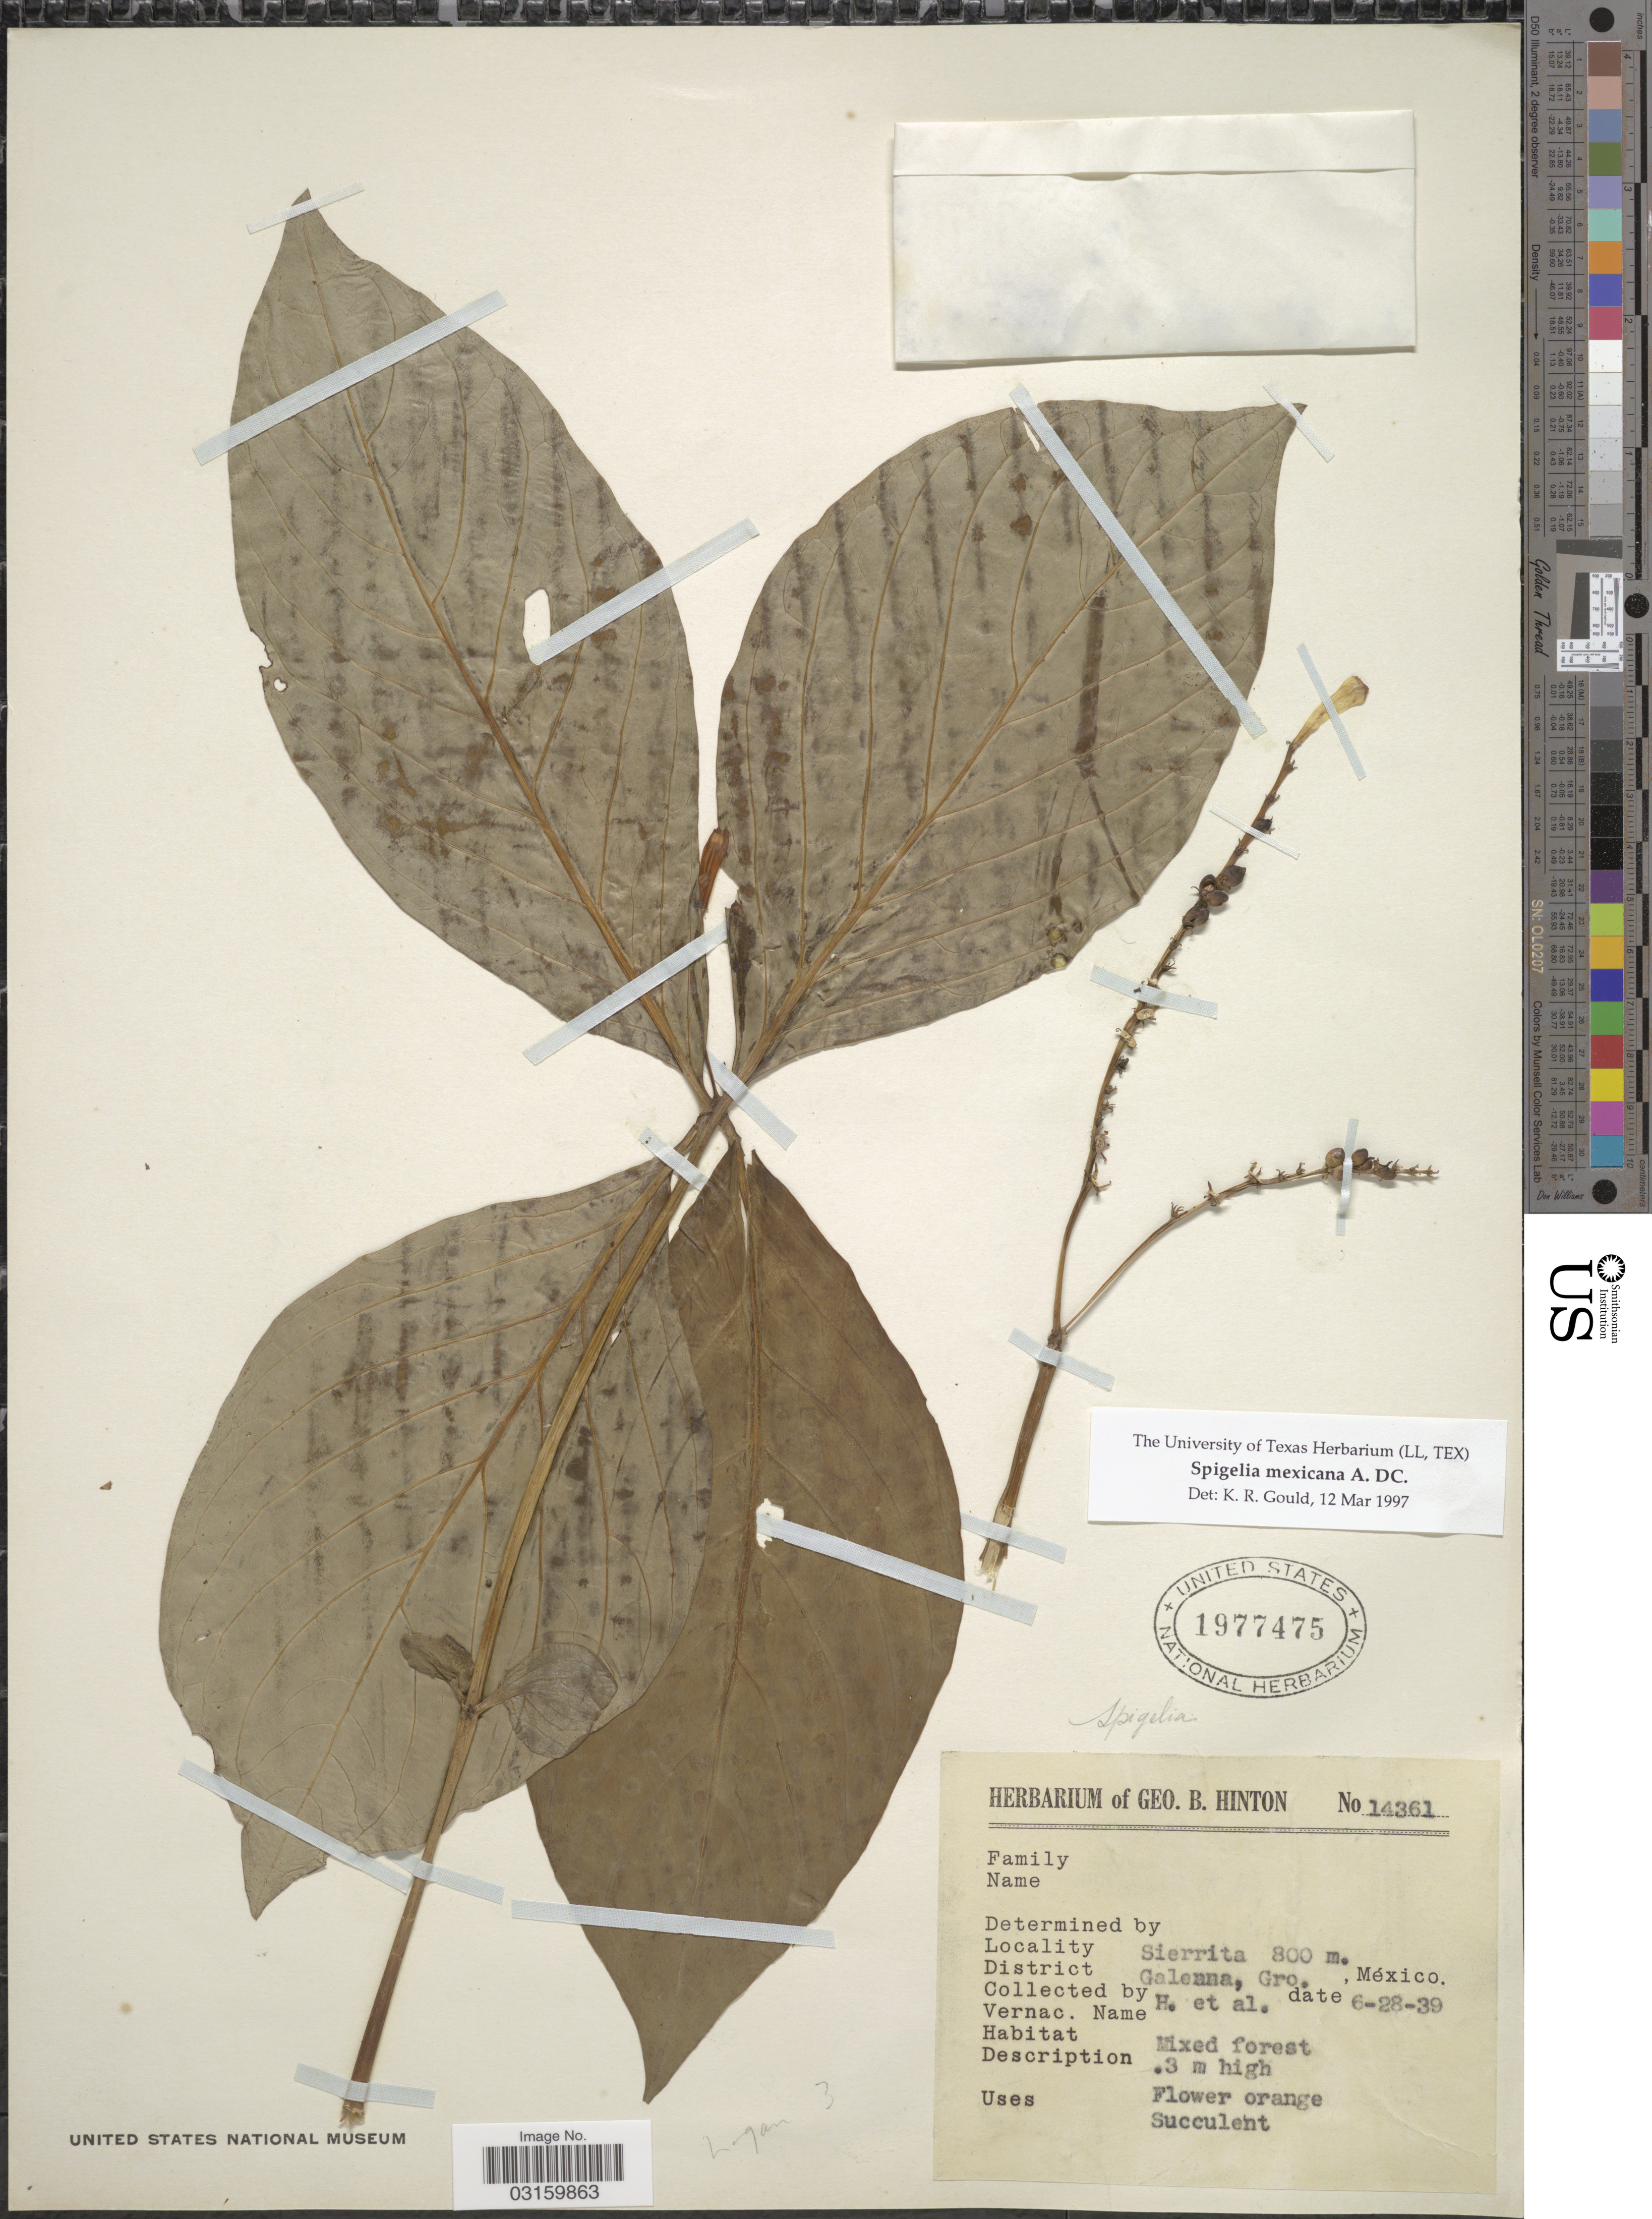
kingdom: Plantae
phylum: Tracheophyta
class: Magnoliopsida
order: Gentianales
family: Loganiaceae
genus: Spigelia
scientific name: Spigelia splendens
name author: H. Wendl. ex Hook.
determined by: Islas-Hernández, Carla Sofia, (MEXU), Instituto de Biologia, UNAM (MEXICO)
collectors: G. B. Hinton & et al.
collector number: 14361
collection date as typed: Transcribed d/m/y: 28/6/39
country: Mexico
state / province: Guerrero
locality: Sierrita, District Galenna, Gro.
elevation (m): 800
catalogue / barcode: US 1977475